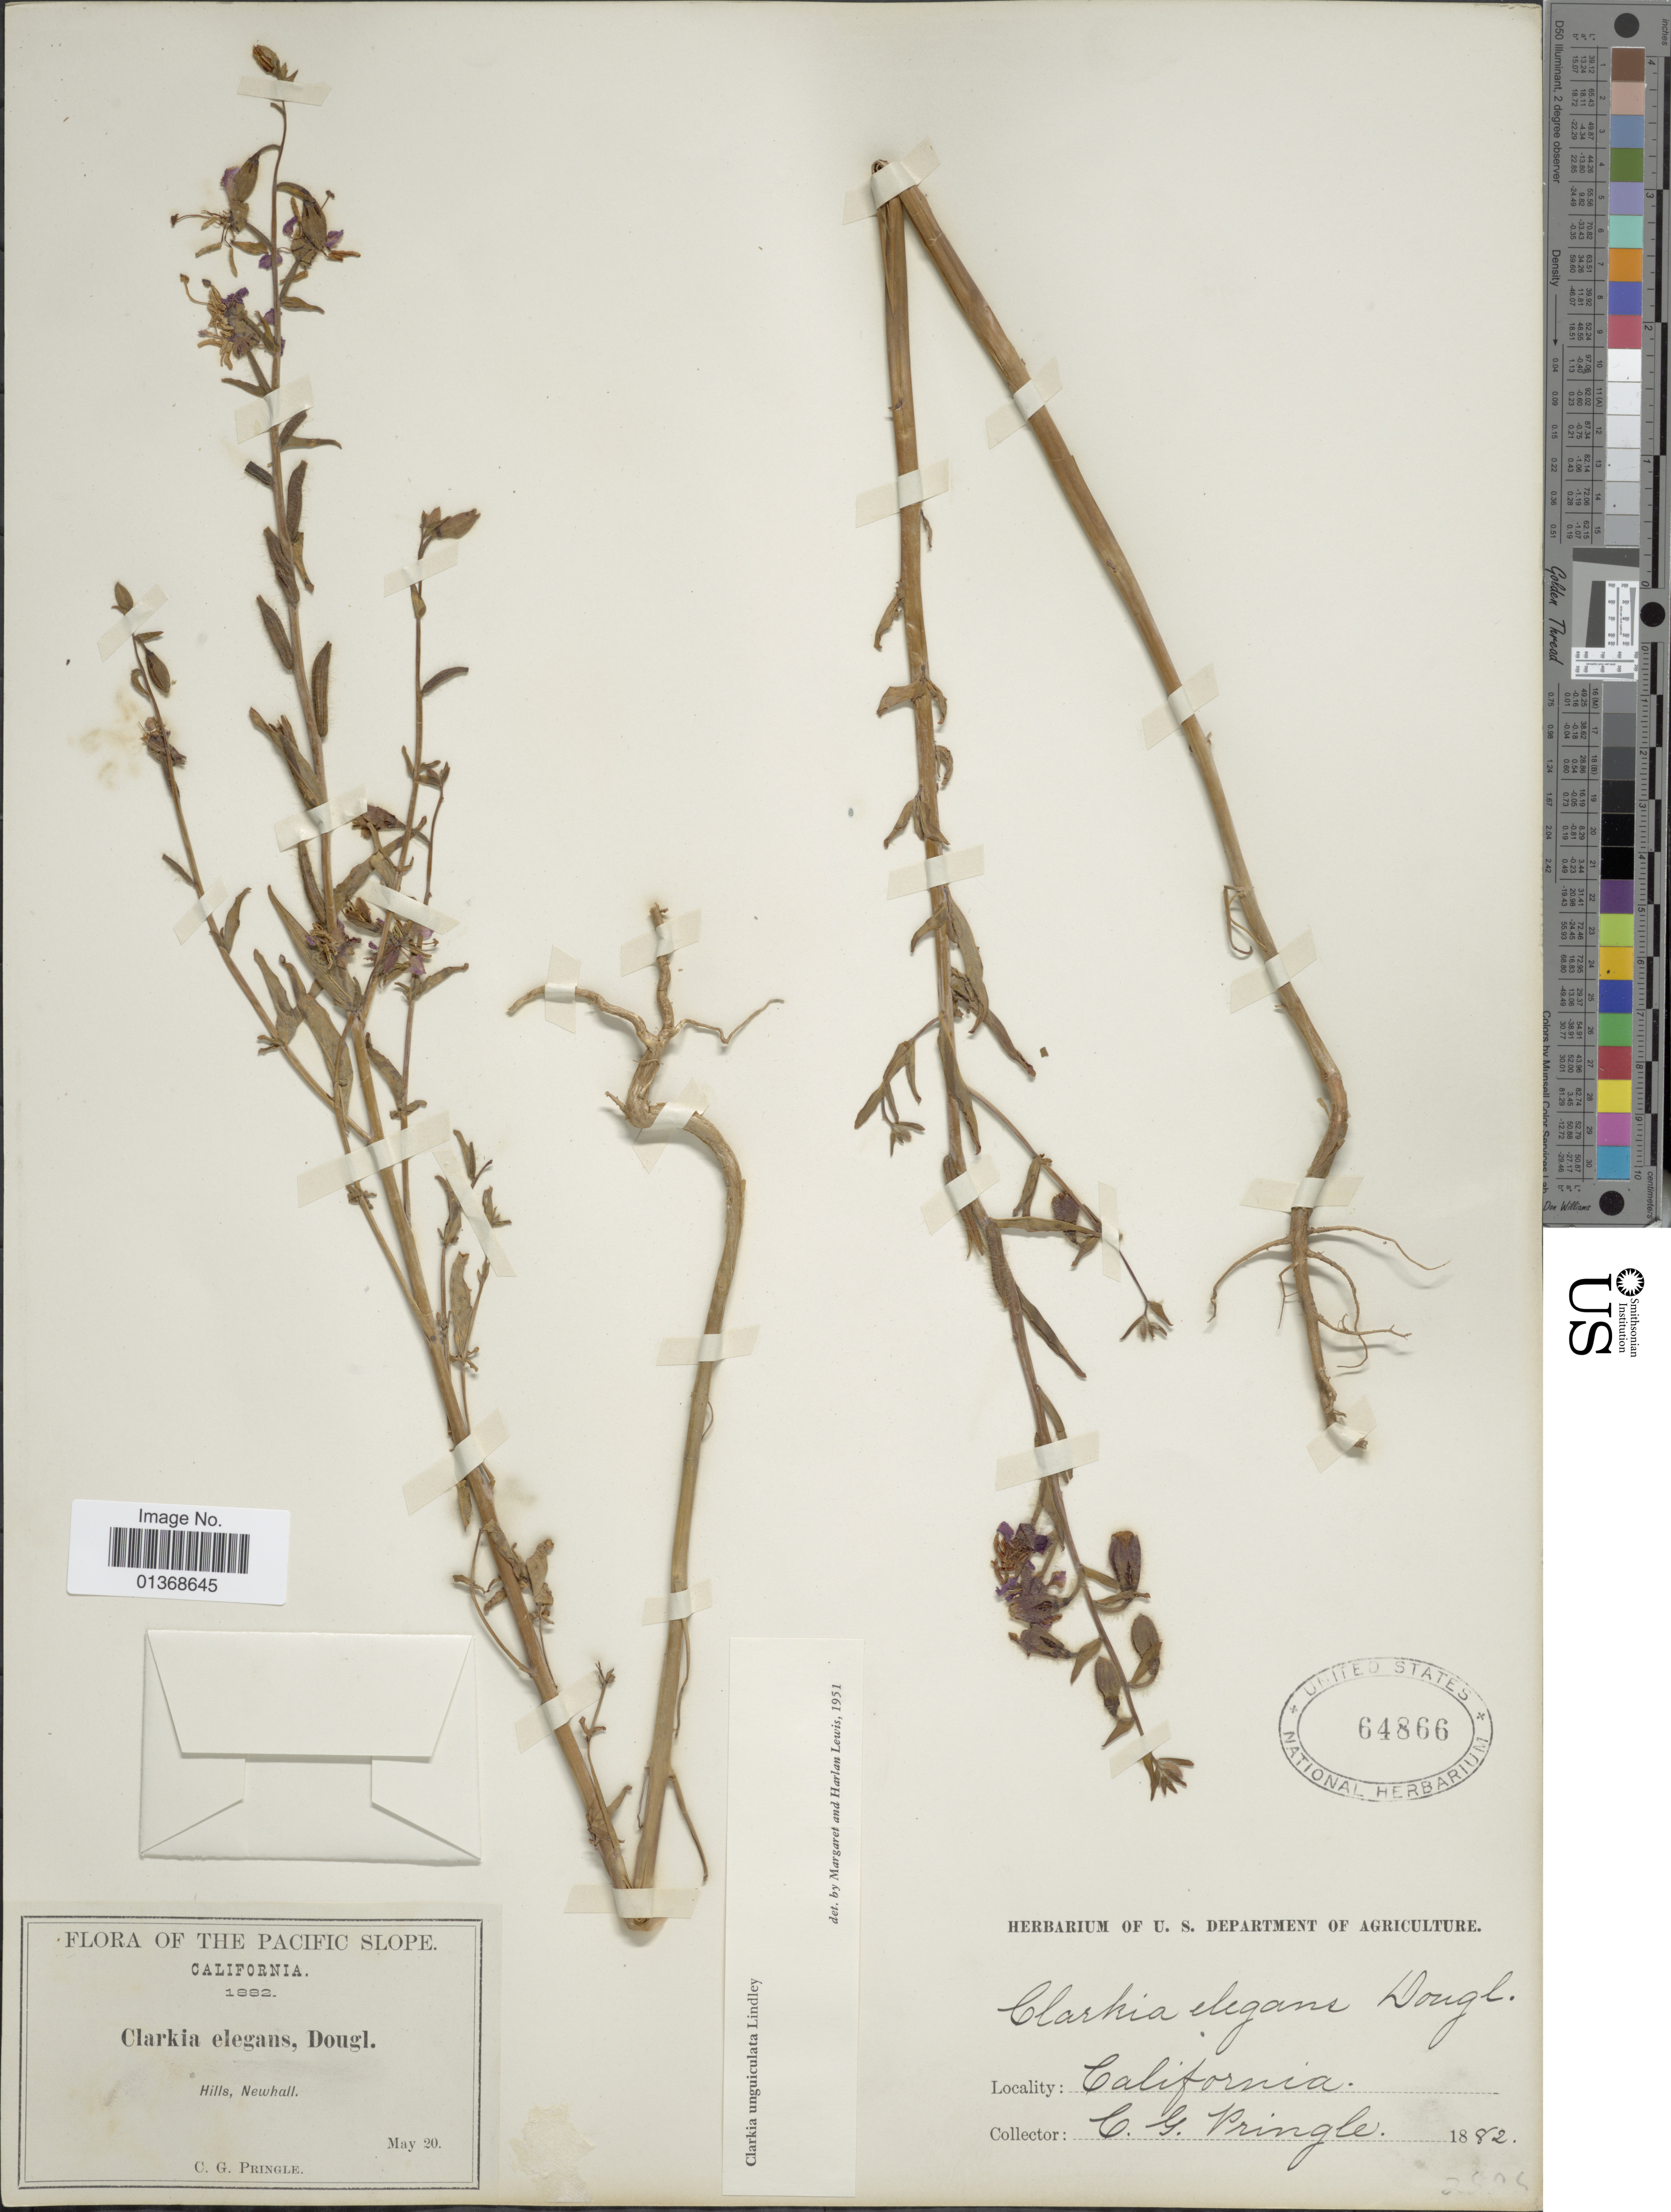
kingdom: Plantae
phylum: Tracheophyta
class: Magnoliopsida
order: Myrtales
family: Onagraceae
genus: Clarkia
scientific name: Clarkia unguiculata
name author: Lindl.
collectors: C. G. Pringle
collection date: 1882-05-20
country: United States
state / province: California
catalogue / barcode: US 64866